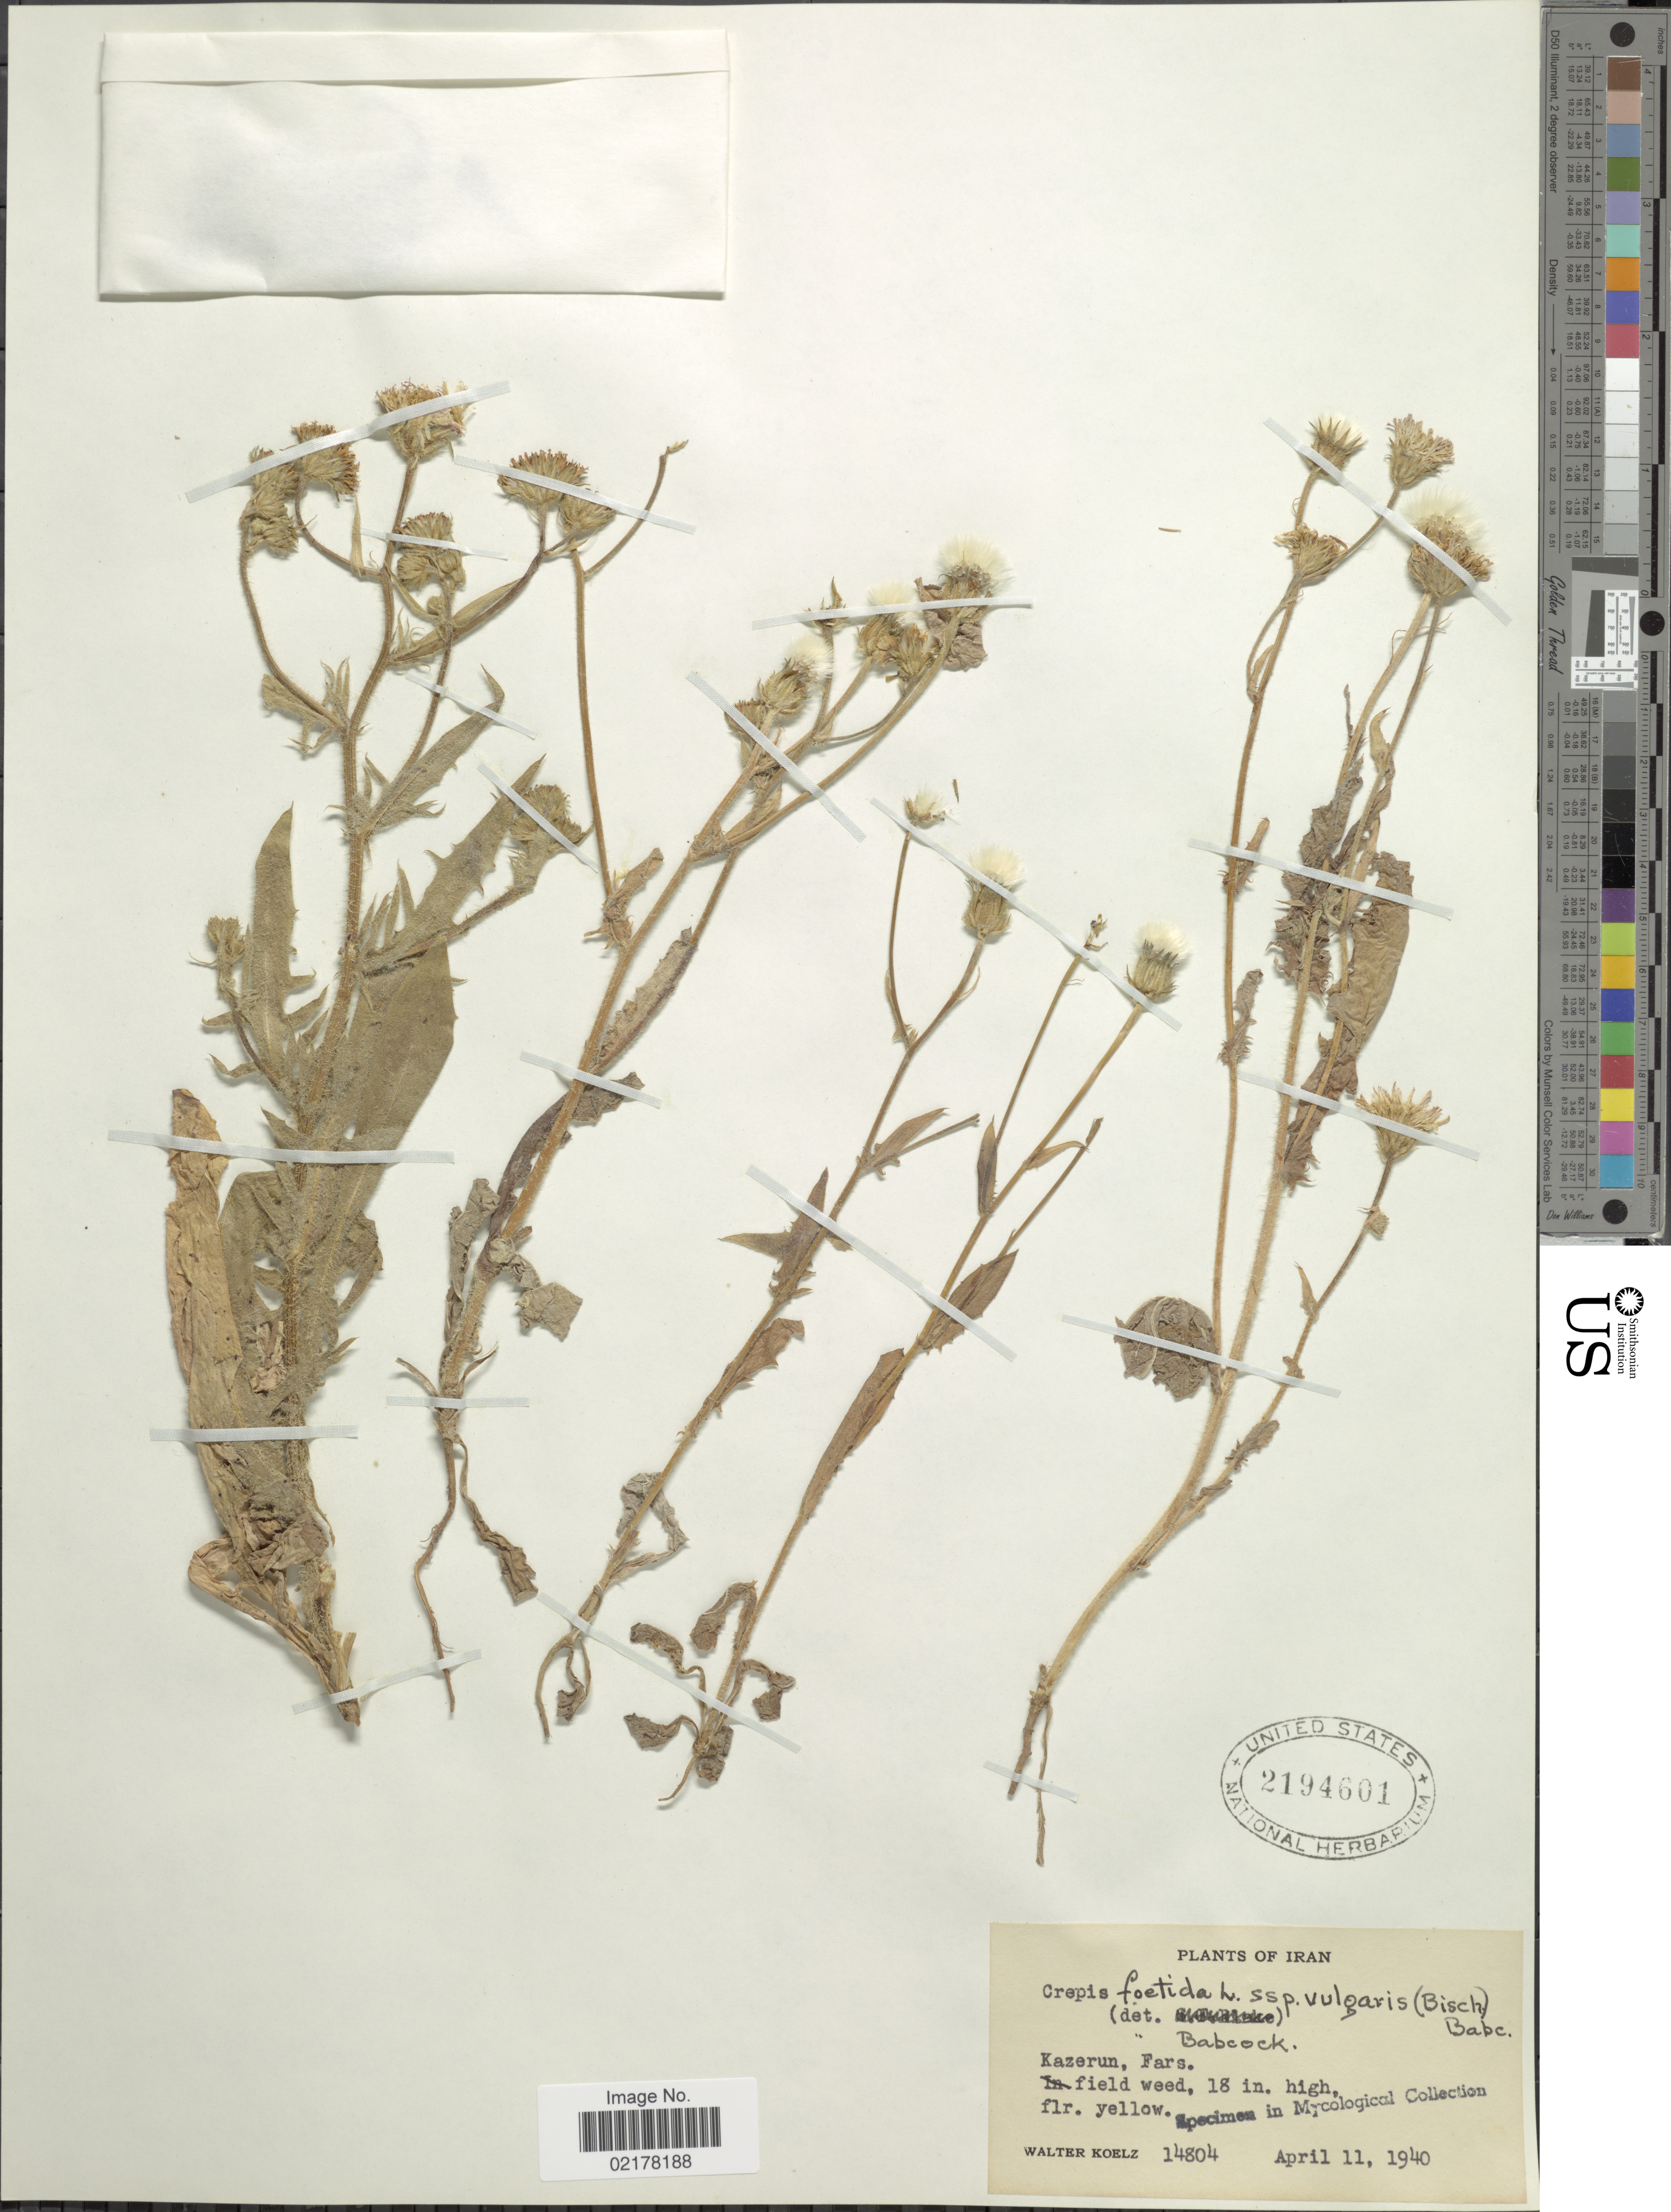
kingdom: Plantae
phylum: Tracheophyta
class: Magnoliopsida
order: Asterales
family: Asteraceae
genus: Crepis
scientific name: Crepis foetida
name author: L.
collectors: W. N. Koelz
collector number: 14804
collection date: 1940-04-11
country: Iran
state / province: Fars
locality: Kazerun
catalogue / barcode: US 2194601